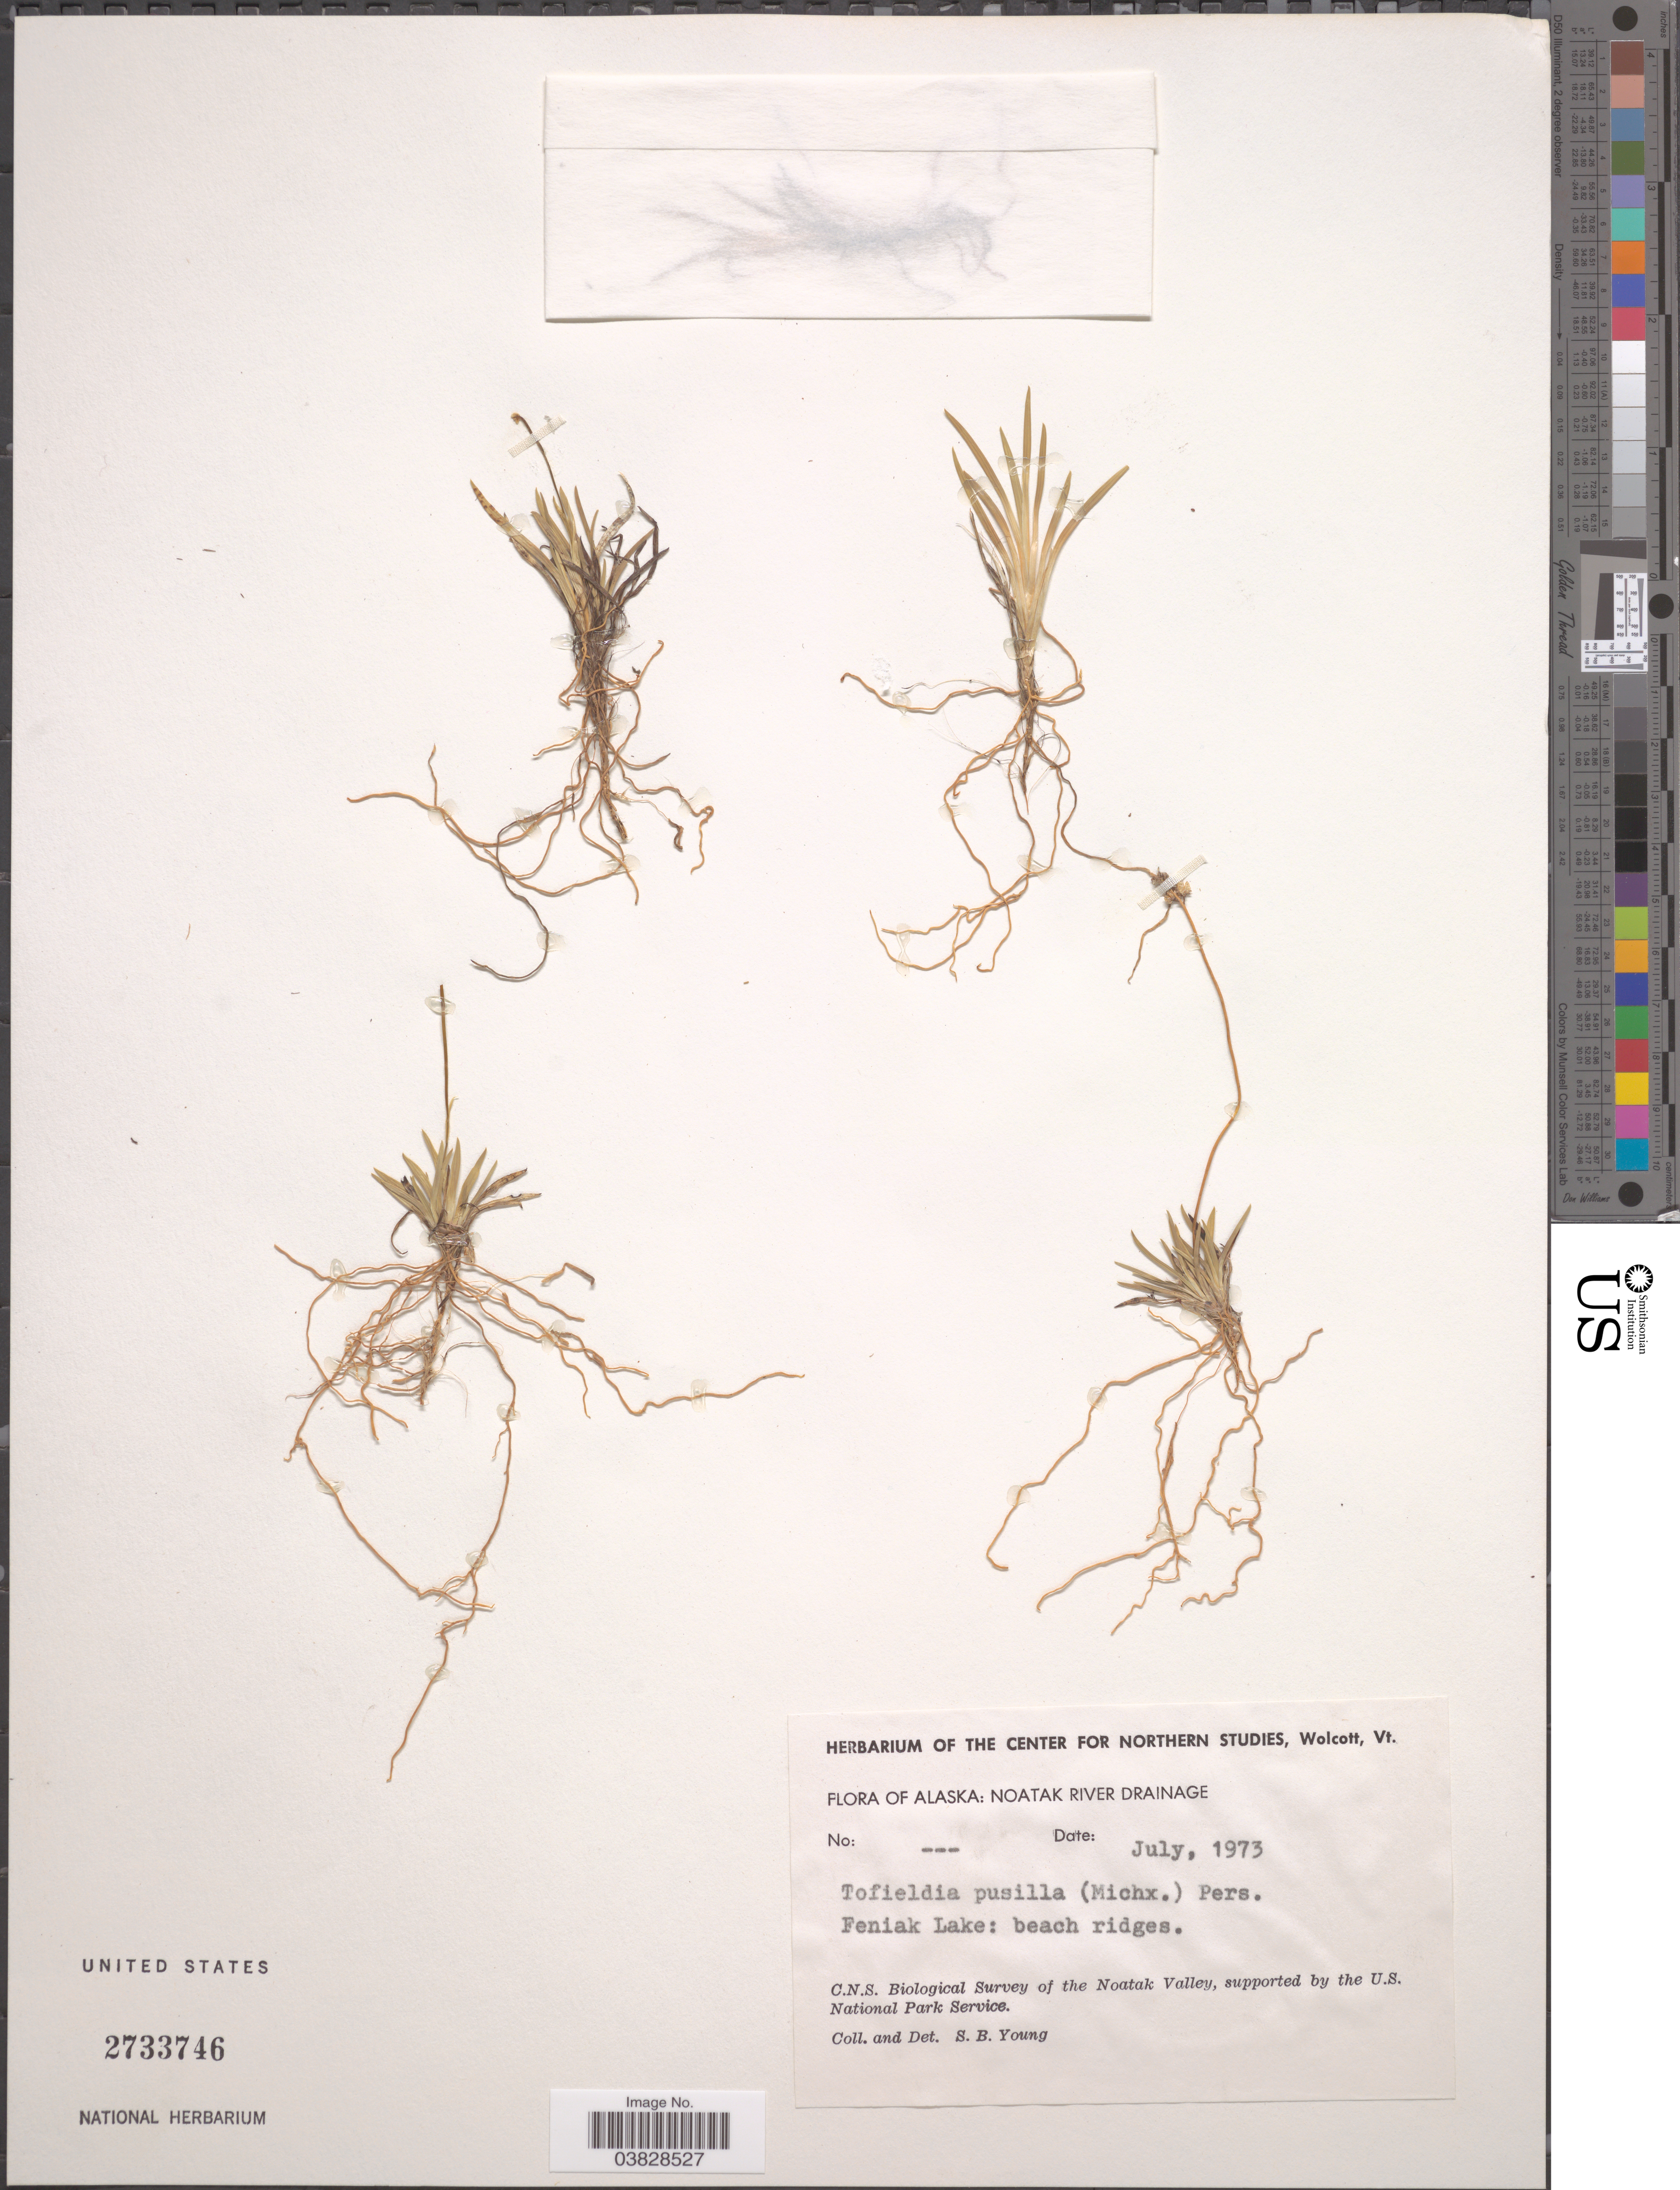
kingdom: Plantae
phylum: Tracheophyta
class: Liliopsida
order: Alismatales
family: Tofieldiaceae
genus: Tofieldia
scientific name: Tofieldia pusilla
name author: (Michx.) Pers.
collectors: S. Young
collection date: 1973-07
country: United States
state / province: Alaska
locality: Noatak River Drainage. Feniak Lake. C.N.S. Biological Survey of the Noatak Valley [unsure placement].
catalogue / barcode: US 2733746